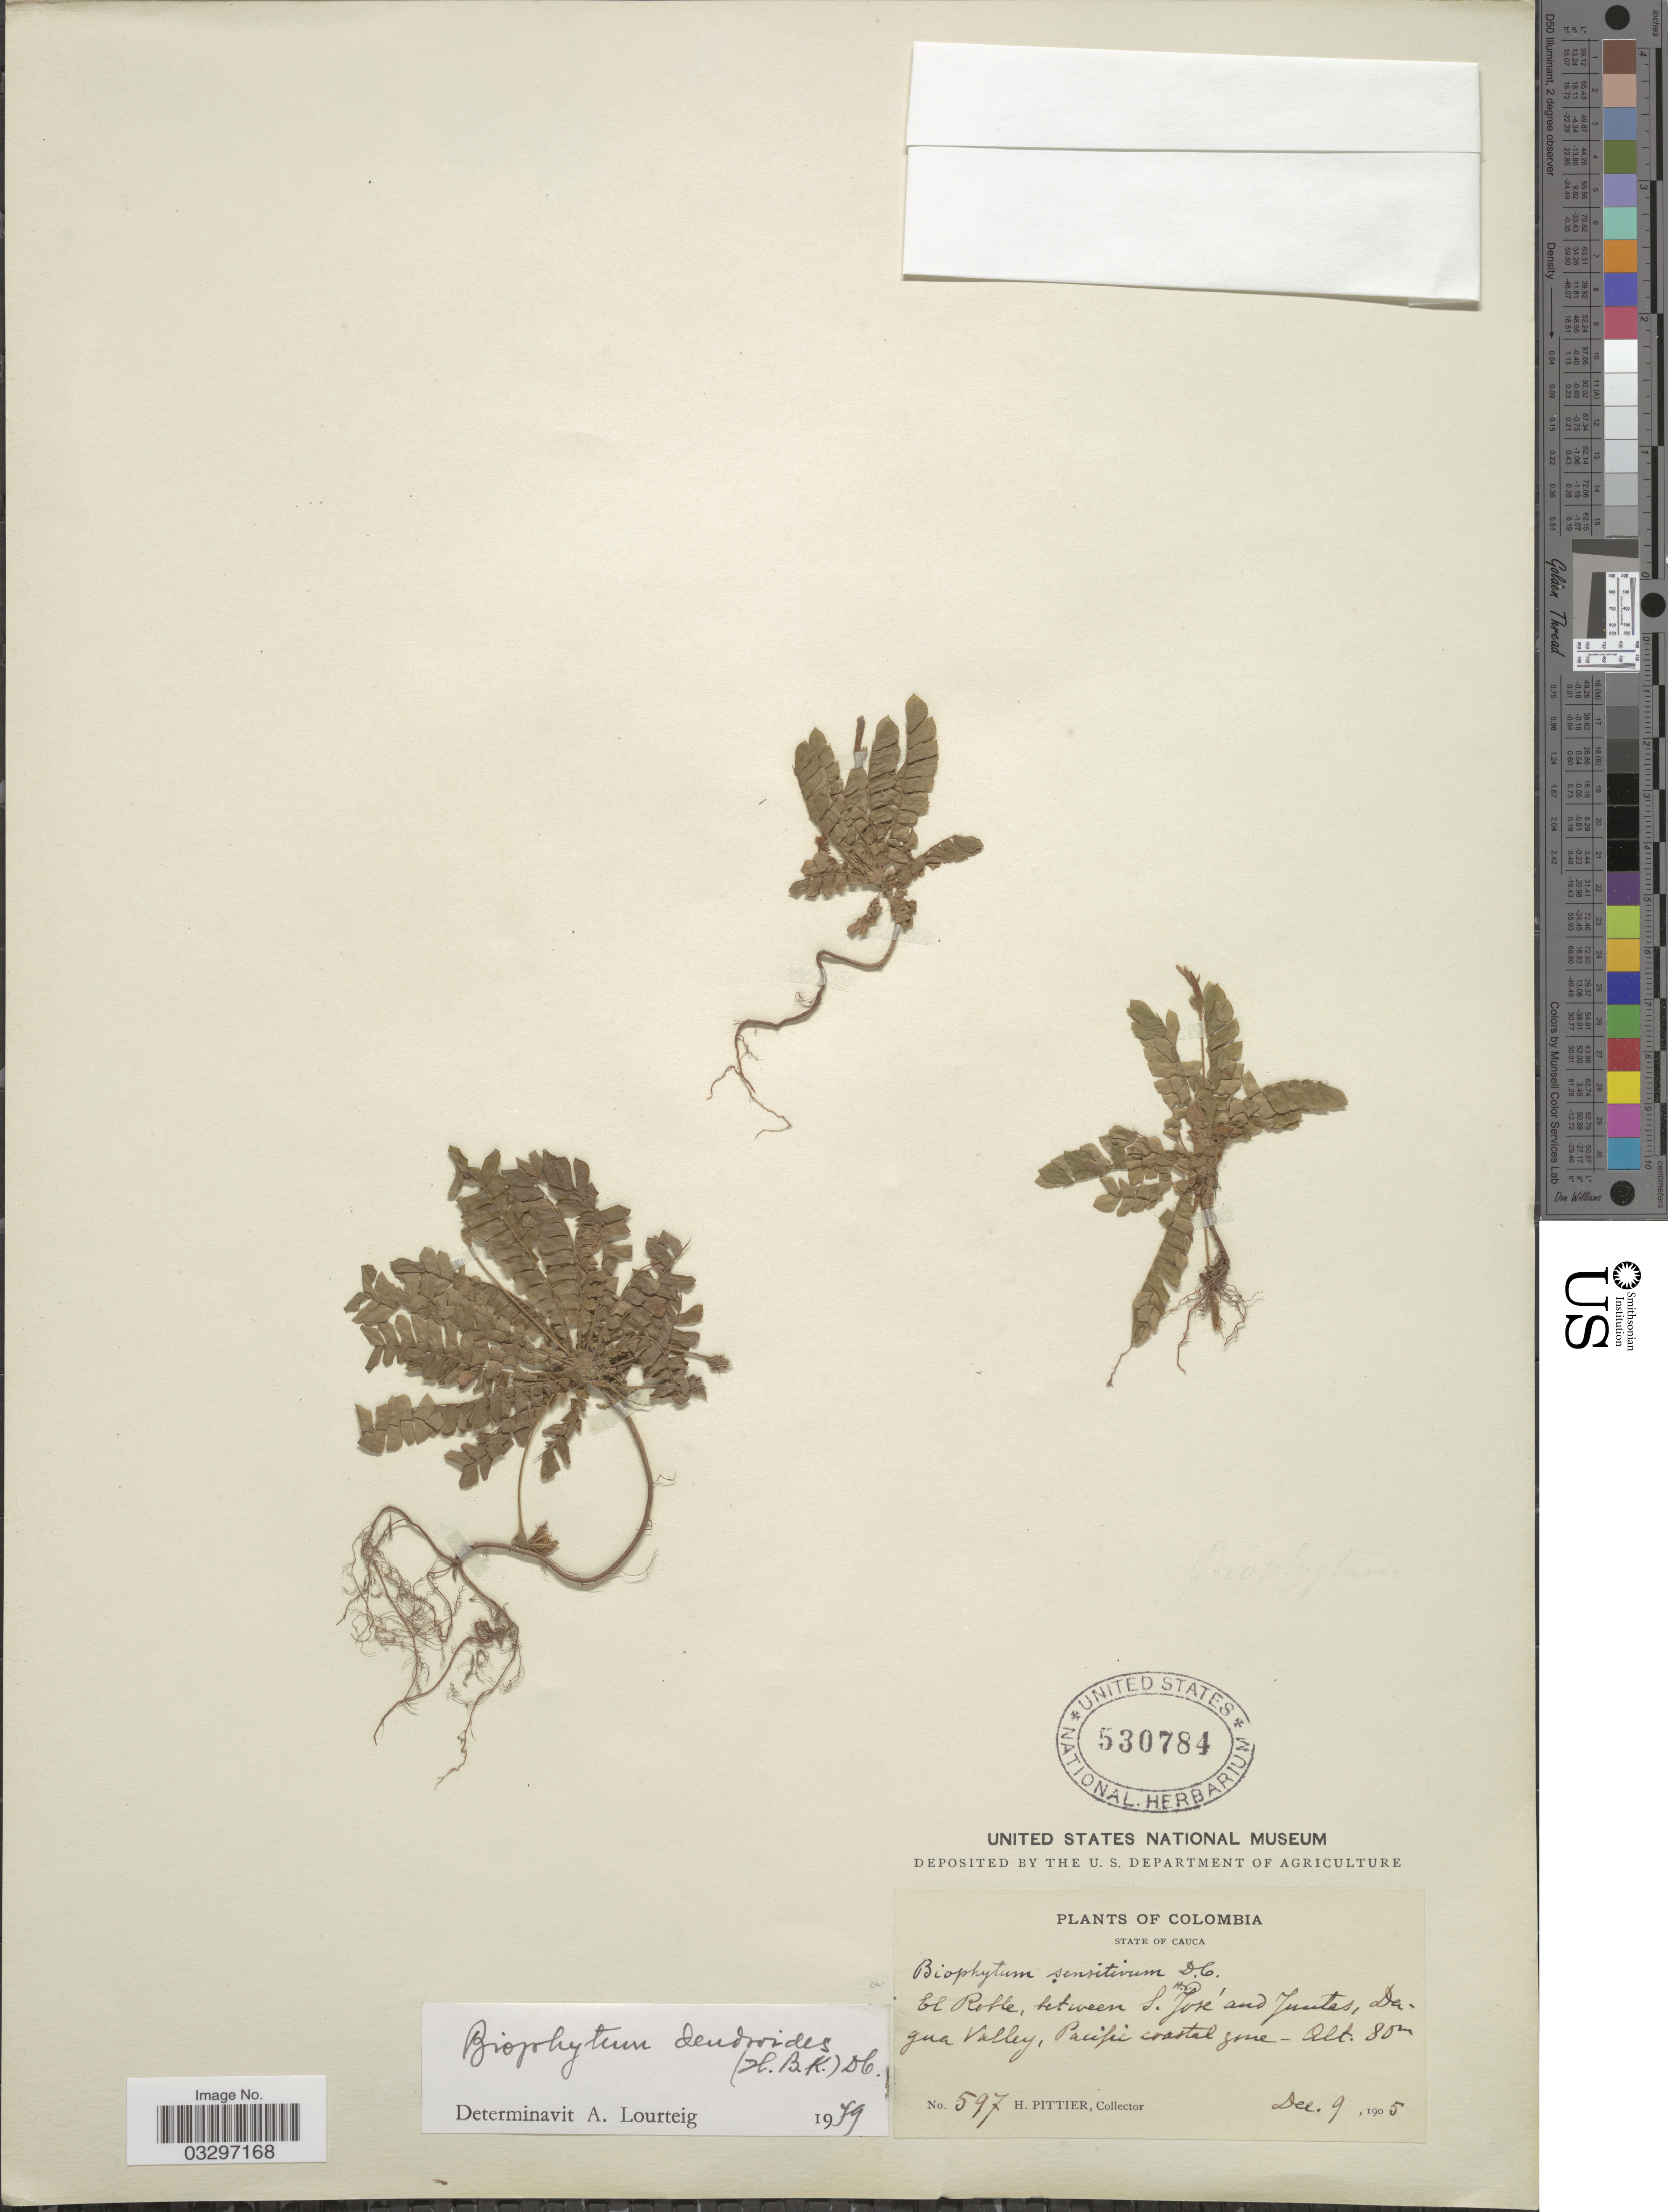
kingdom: Plantae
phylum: Tracheophyta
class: Magnoliopsida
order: Oxalidales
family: Oxalidaceae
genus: Biophytum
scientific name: Biophytum dendroides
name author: (Kunth) DC.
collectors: H. F. Pittier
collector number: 597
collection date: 1905-12-09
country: Colombia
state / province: Cauca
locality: El Roble, between S. José and Juntas, Dagua Valley, Pacific coastal zone.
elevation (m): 80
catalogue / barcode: US 530784